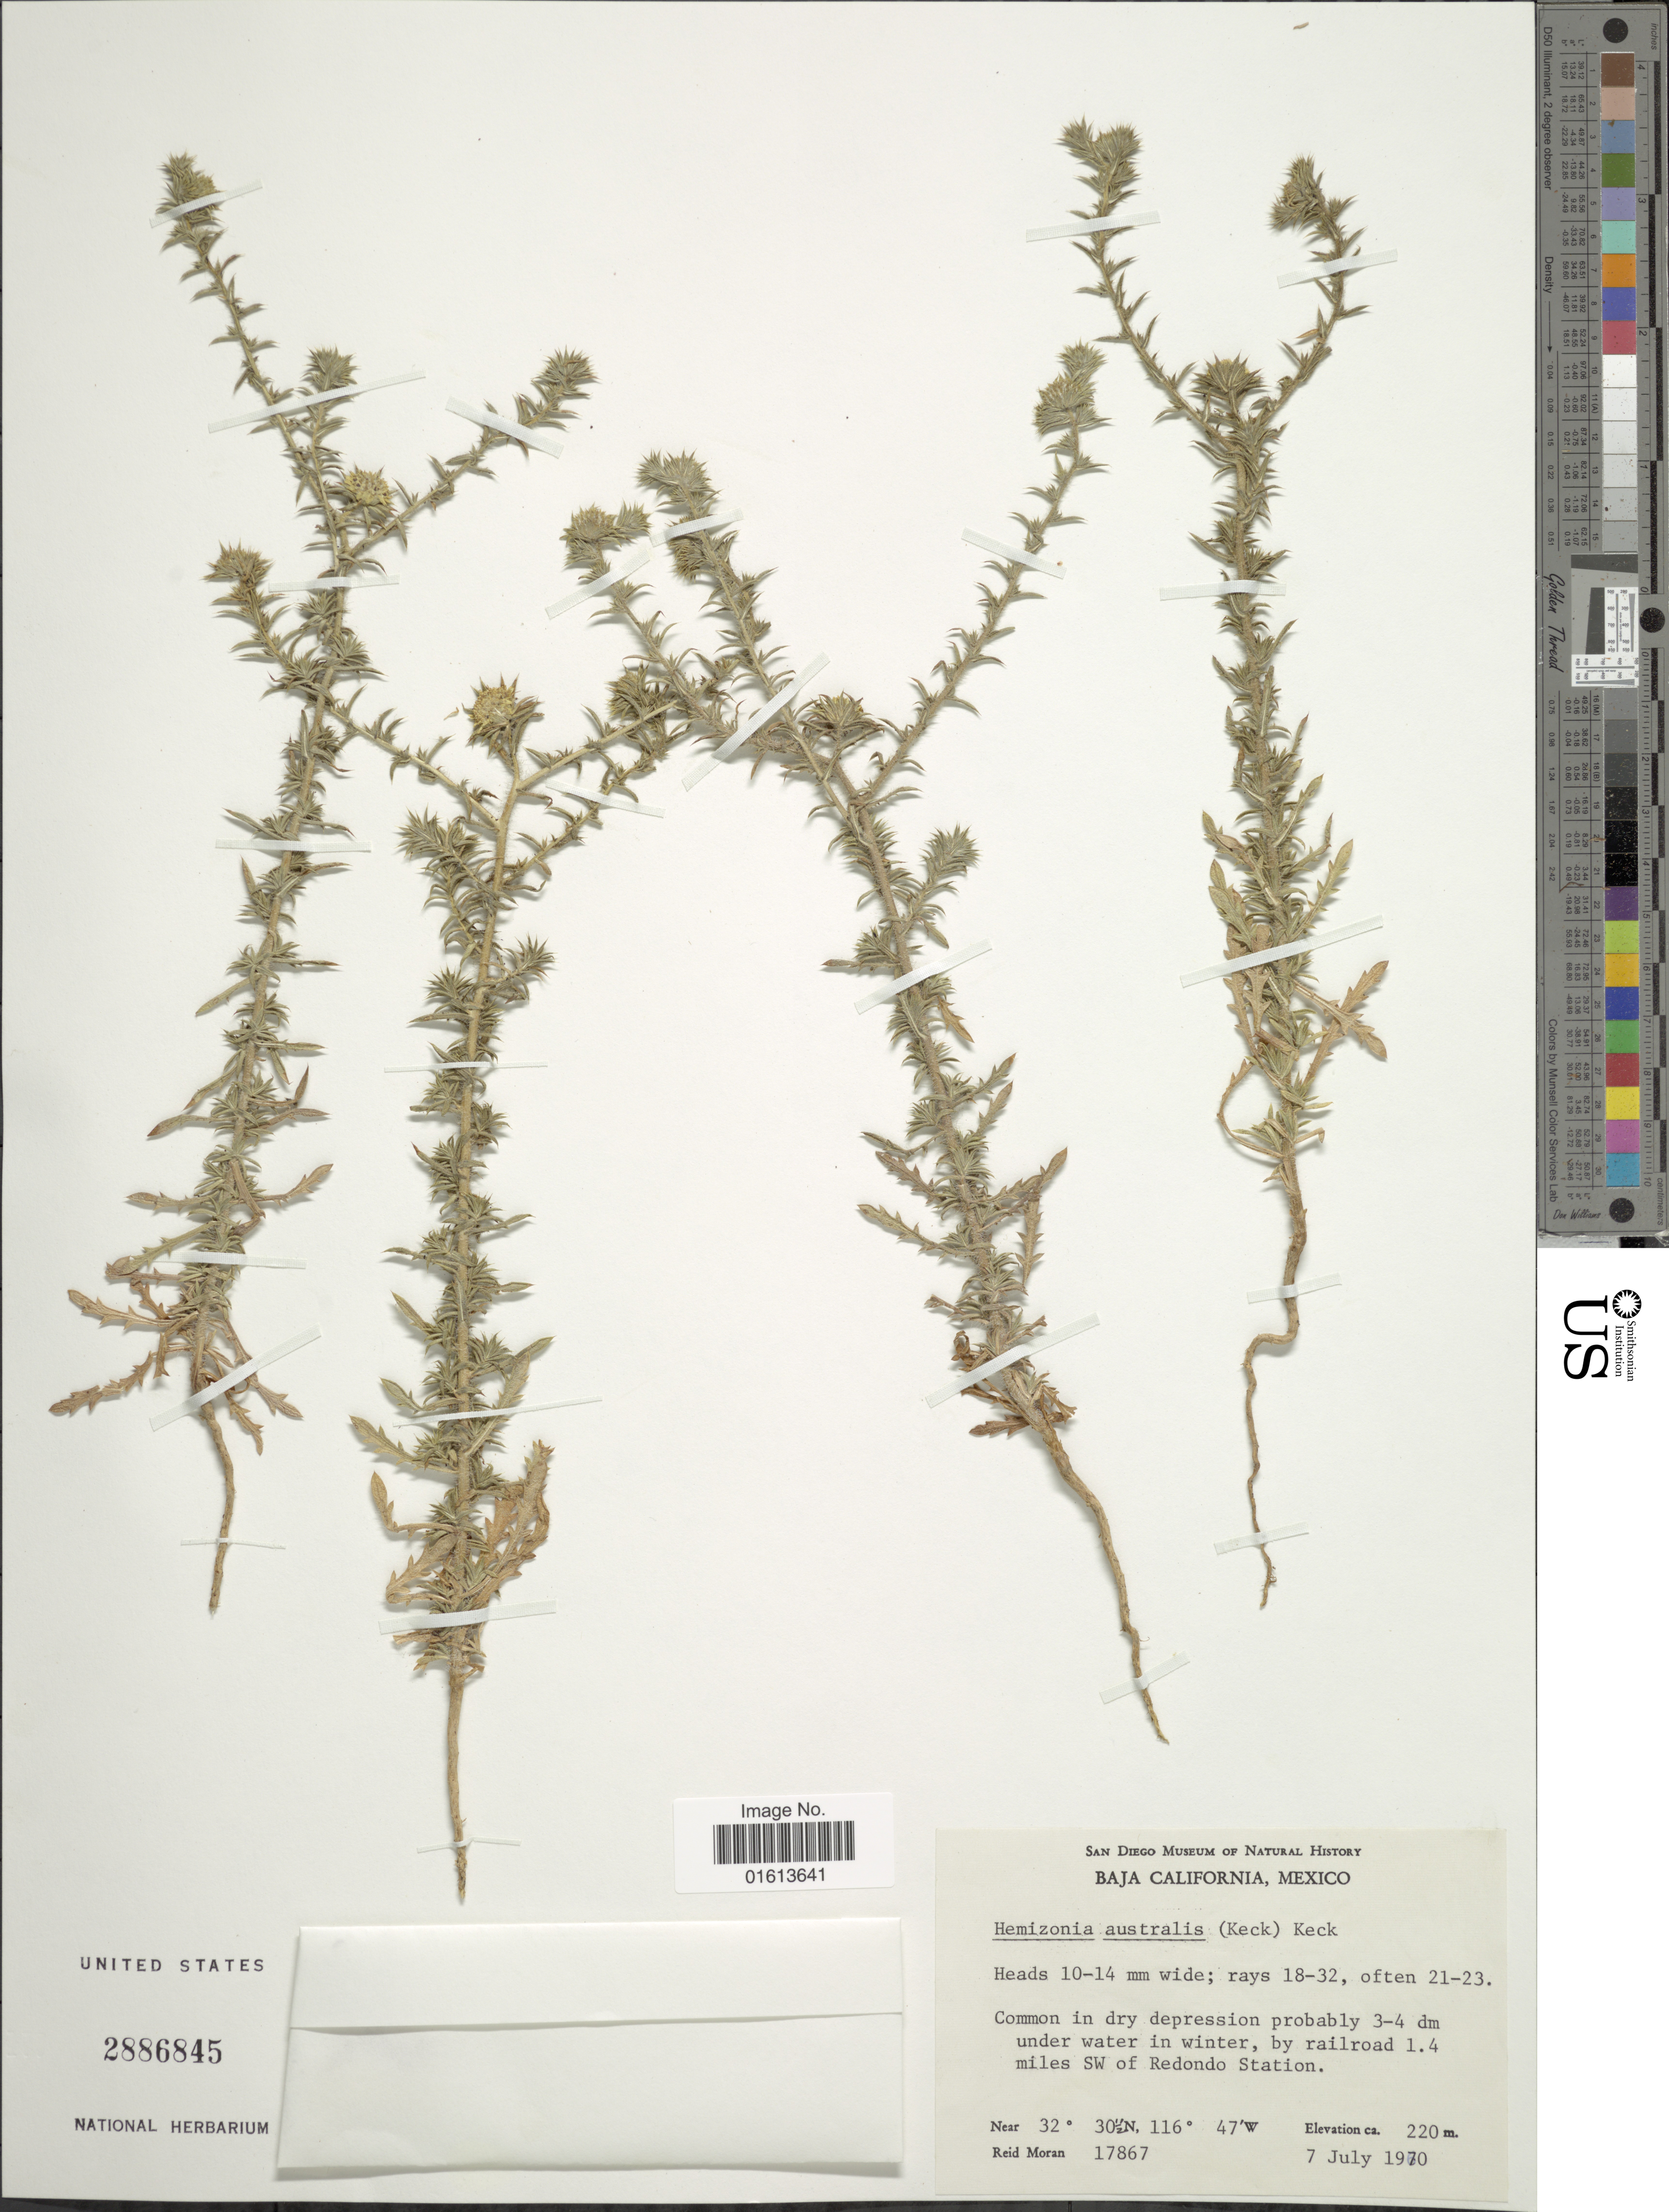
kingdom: Plantae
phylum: Tracheophyta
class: Magnoliopsida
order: Asterales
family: Asteraceae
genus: Centromadia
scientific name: Centromadia parryi subsp. australis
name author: (D.D. Keck) B.G. Baldwin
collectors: R. V. Moran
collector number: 17867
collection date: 1970-07-07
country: Mexico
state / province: Baja California Norte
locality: Baja California, Mexico. by railroad 1.4 miles SW of Redondo Station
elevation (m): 220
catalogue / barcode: US 2886845